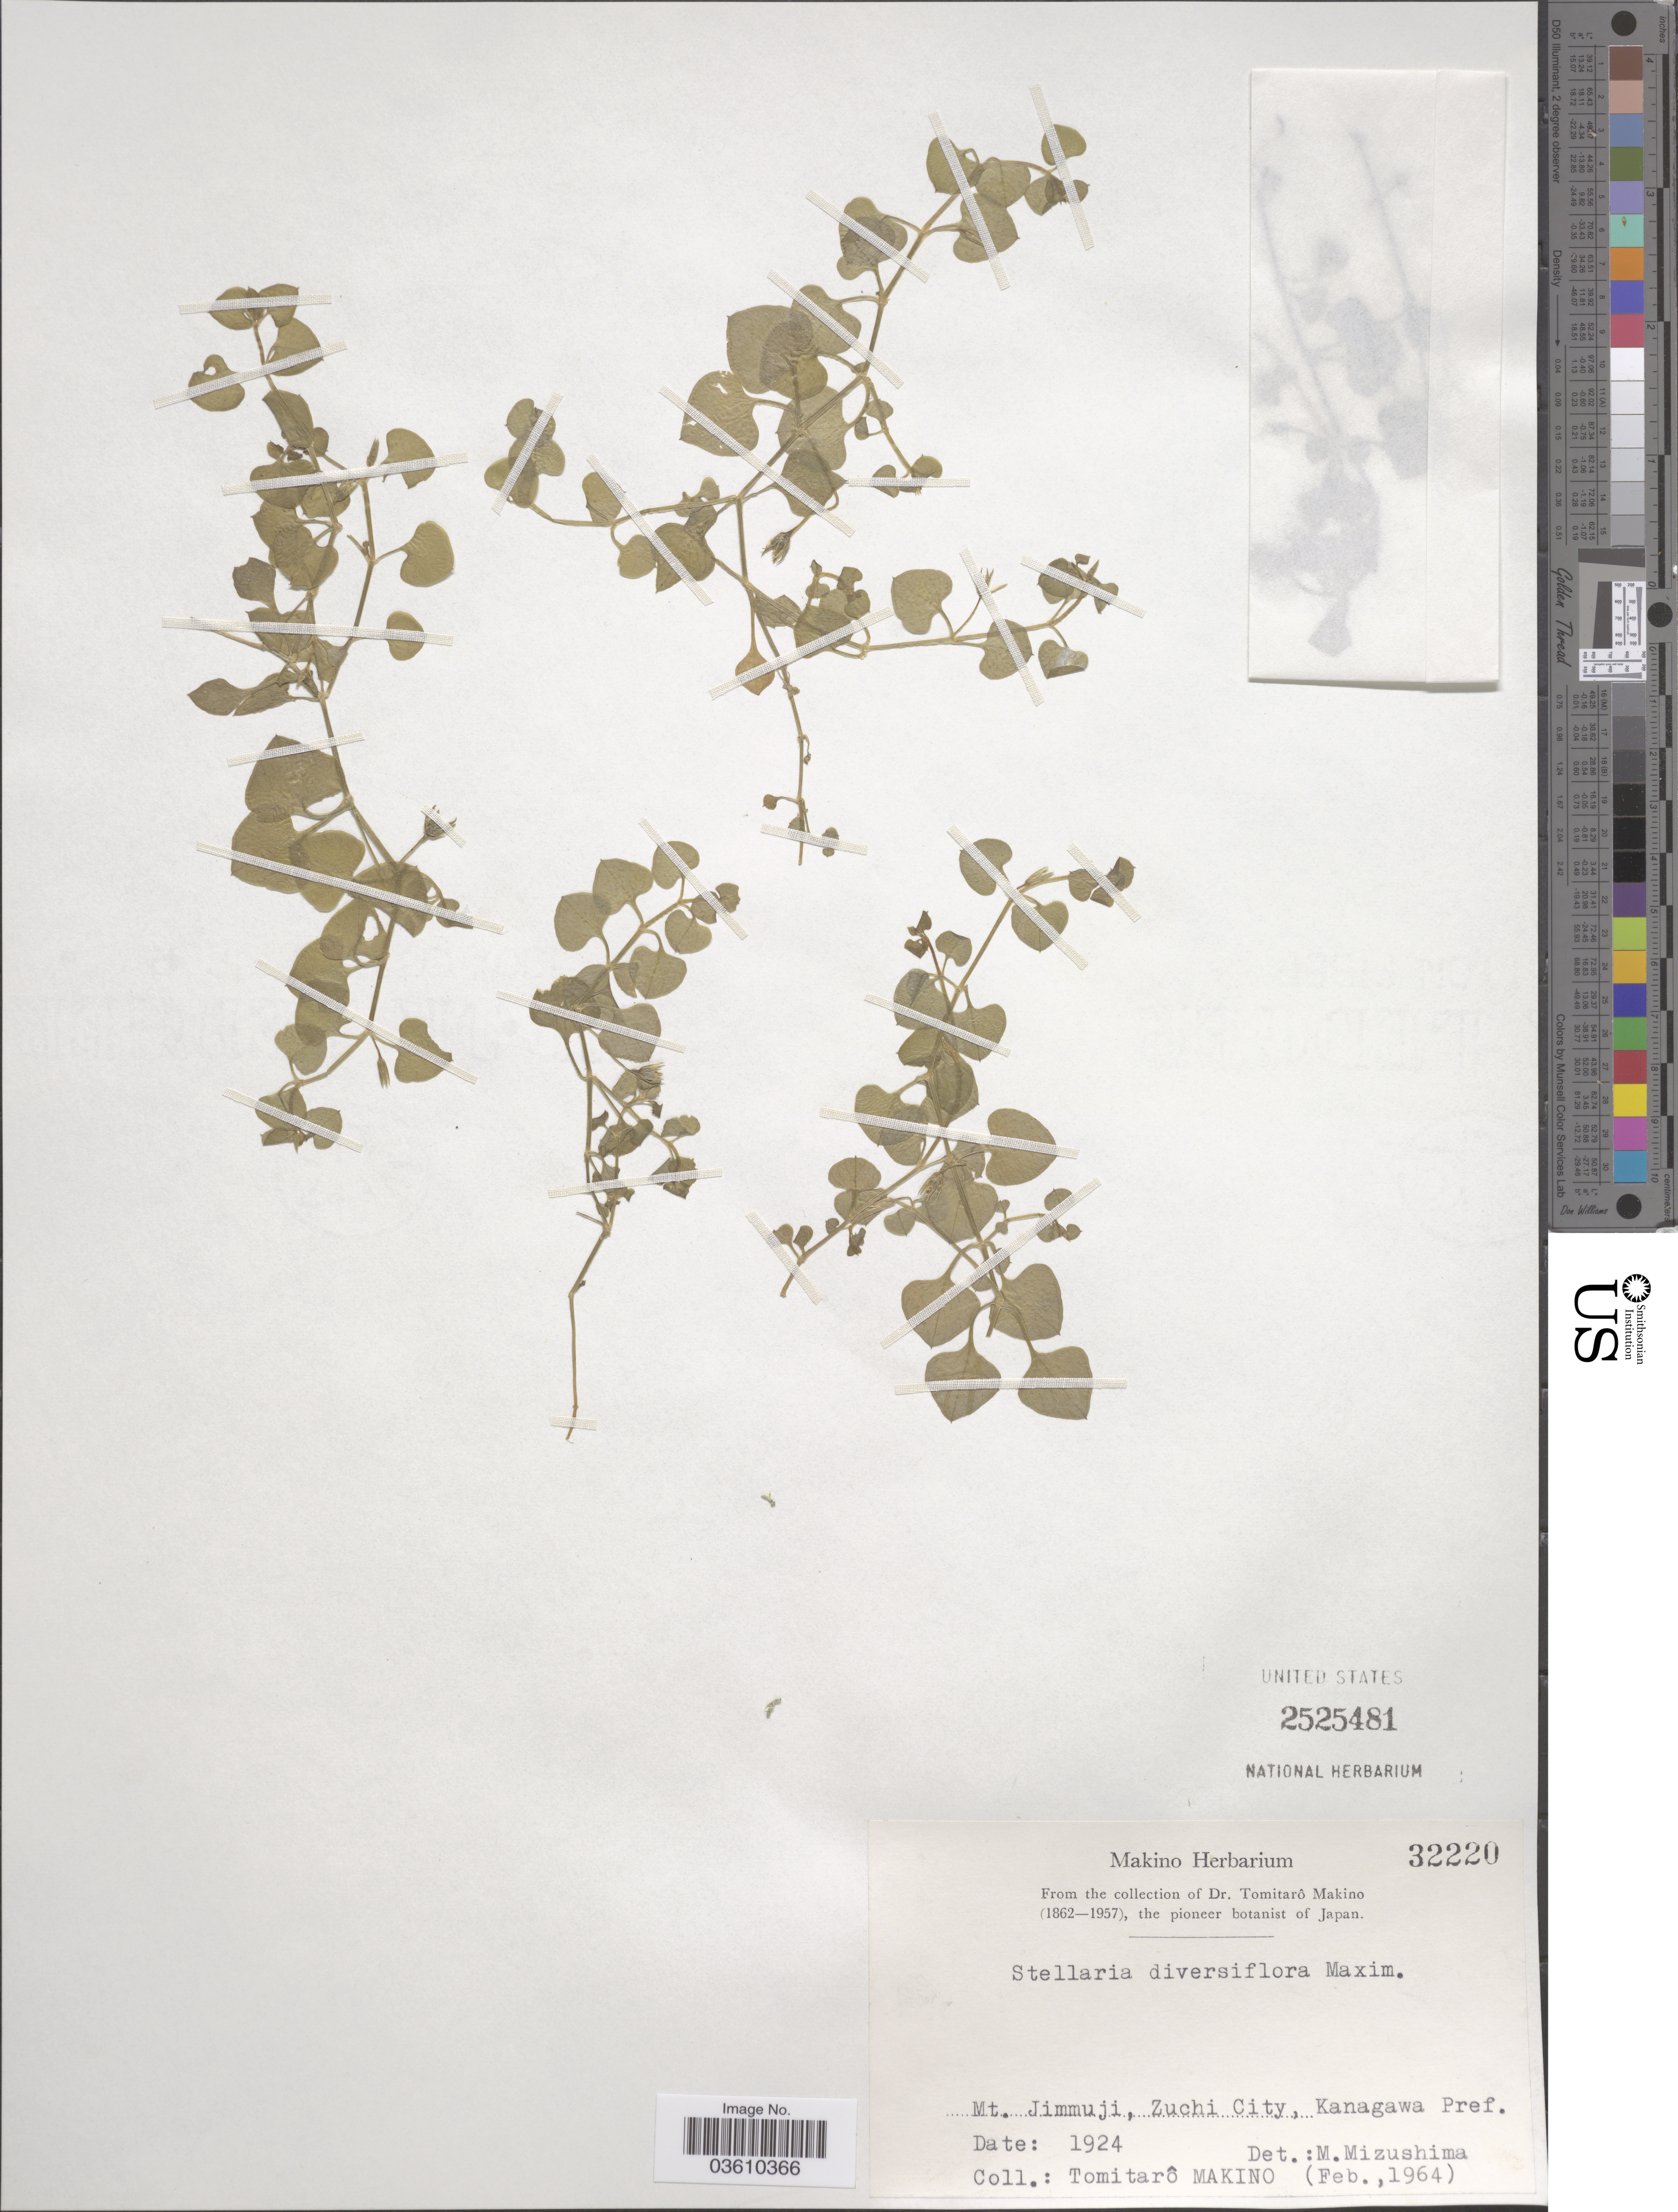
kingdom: Plantae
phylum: Tracheophyta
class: Magnoliopsida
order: Caryophyllales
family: Caryophyllaceae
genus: Nubelaria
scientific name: Nubelaria diversiflora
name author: (Maxim.) M.T. Sharples & E.A. Tripp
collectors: T. Makino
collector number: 32220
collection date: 1924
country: Japan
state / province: Kanagawa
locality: Mt. Jimmuji, Zuchi City, Kanagawa Pref.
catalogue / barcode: US 2525481